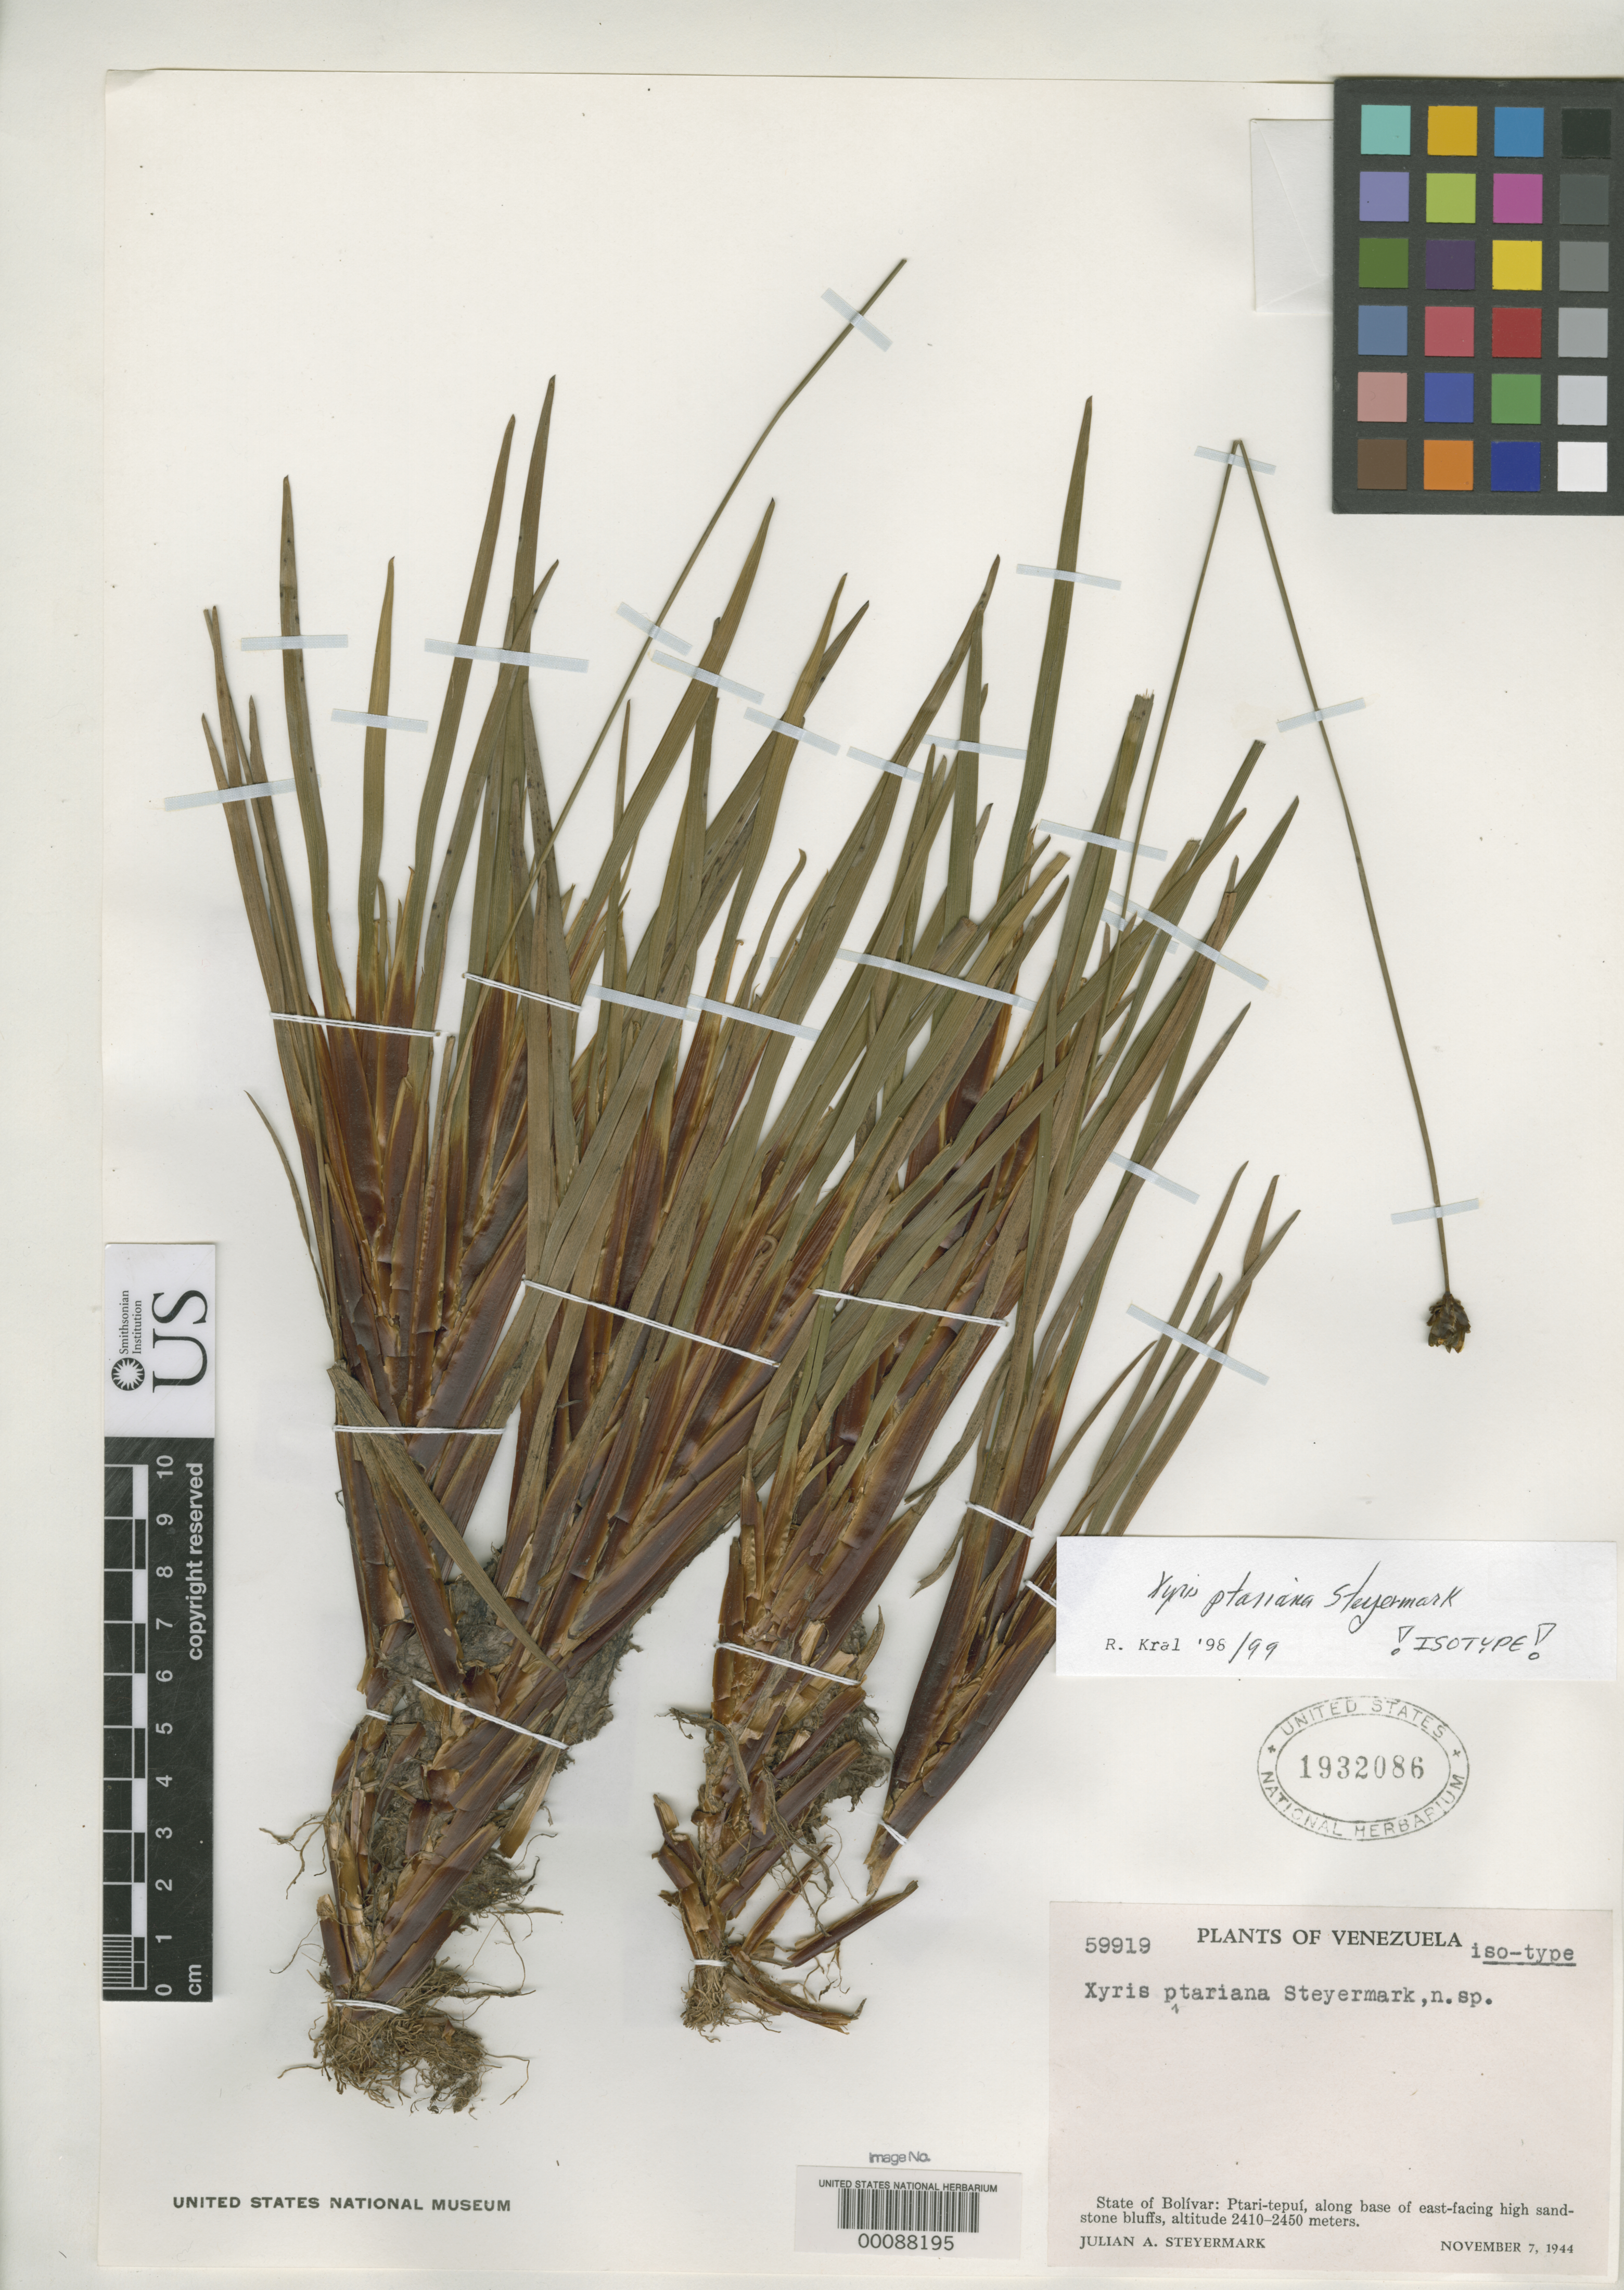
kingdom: Plantae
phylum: Tracheophyta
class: Liliopsida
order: Poales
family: Xyridaceae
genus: Xyris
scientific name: Xyris ptariana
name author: Steyerm.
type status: Isotype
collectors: J. Steyermark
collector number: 59919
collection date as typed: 07 Nov 1944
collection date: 1944-11-07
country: Venezuela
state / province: Bolivar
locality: Ptari-tepui.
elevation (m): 2410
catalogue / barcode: US 1932086